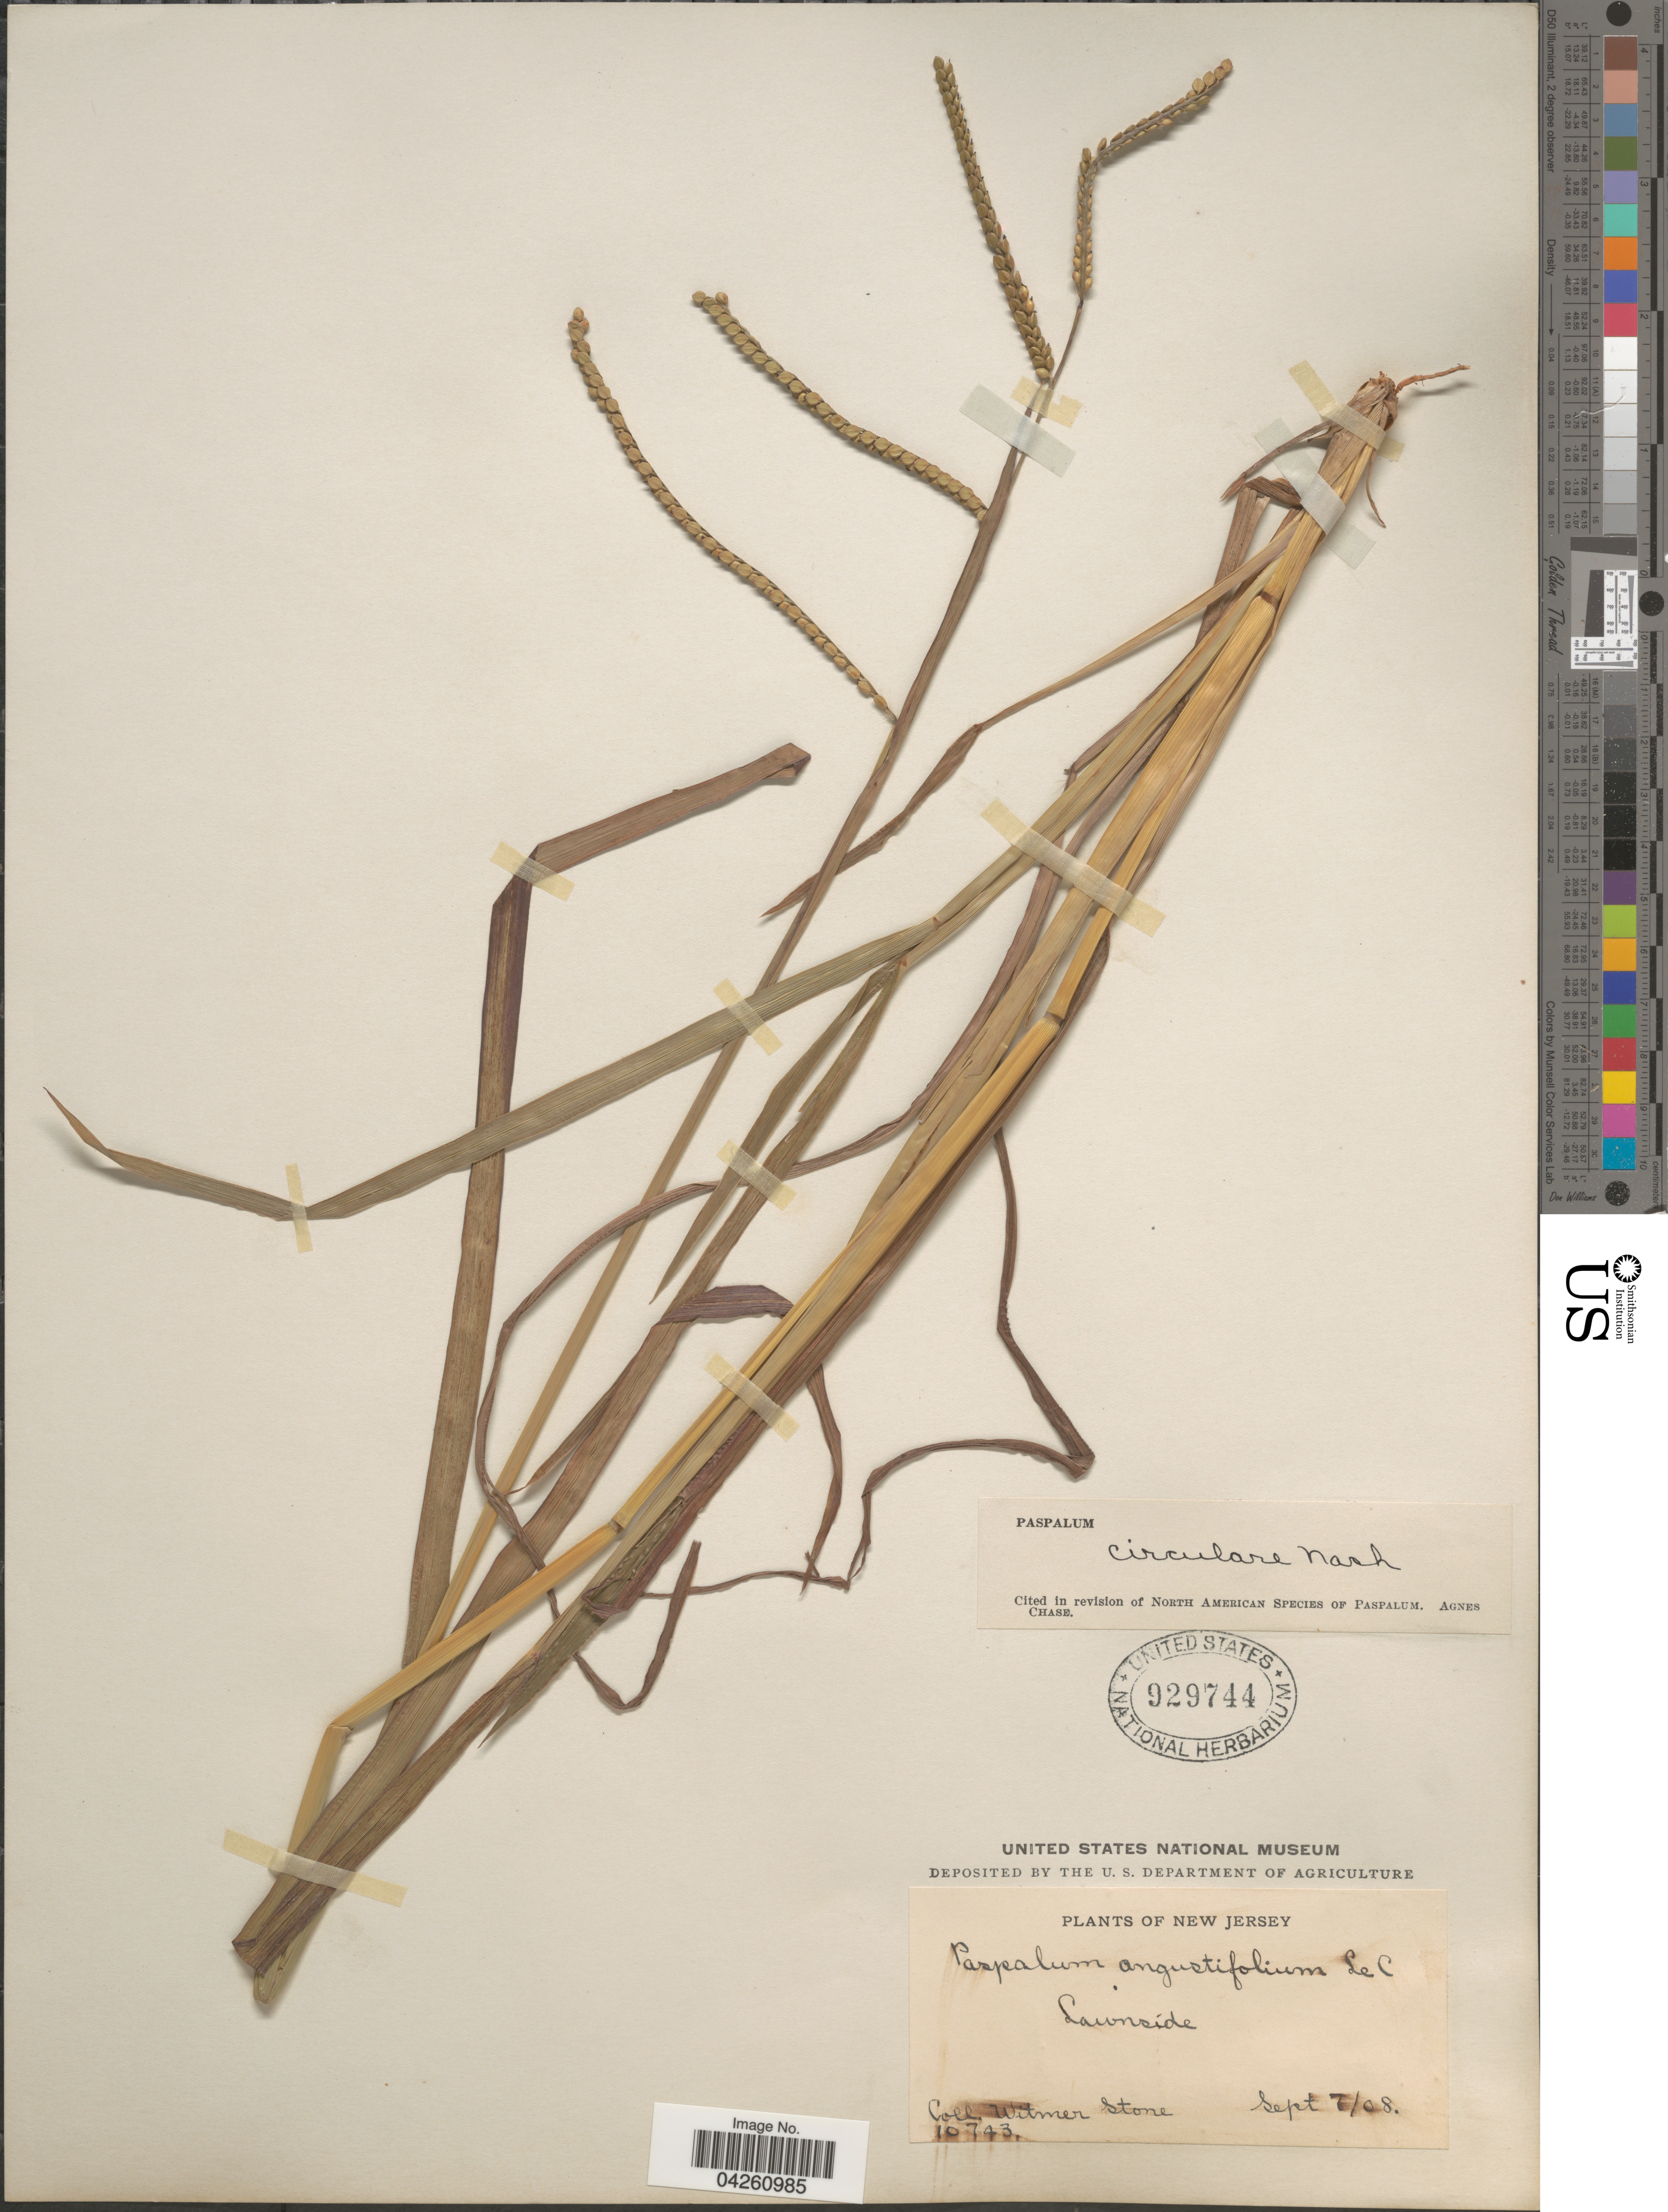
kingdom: Plantae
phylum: Tracheophyta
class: Liliopsida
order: Poales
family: Poaceae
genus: Paspalum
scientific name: Paspalum circulare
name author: Nash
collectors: W. Stone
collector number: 10743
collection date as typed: Transcribed d/m/y: 7/9/8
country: United States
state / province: New Jersey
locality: Lawnside.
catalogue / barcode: US 929744